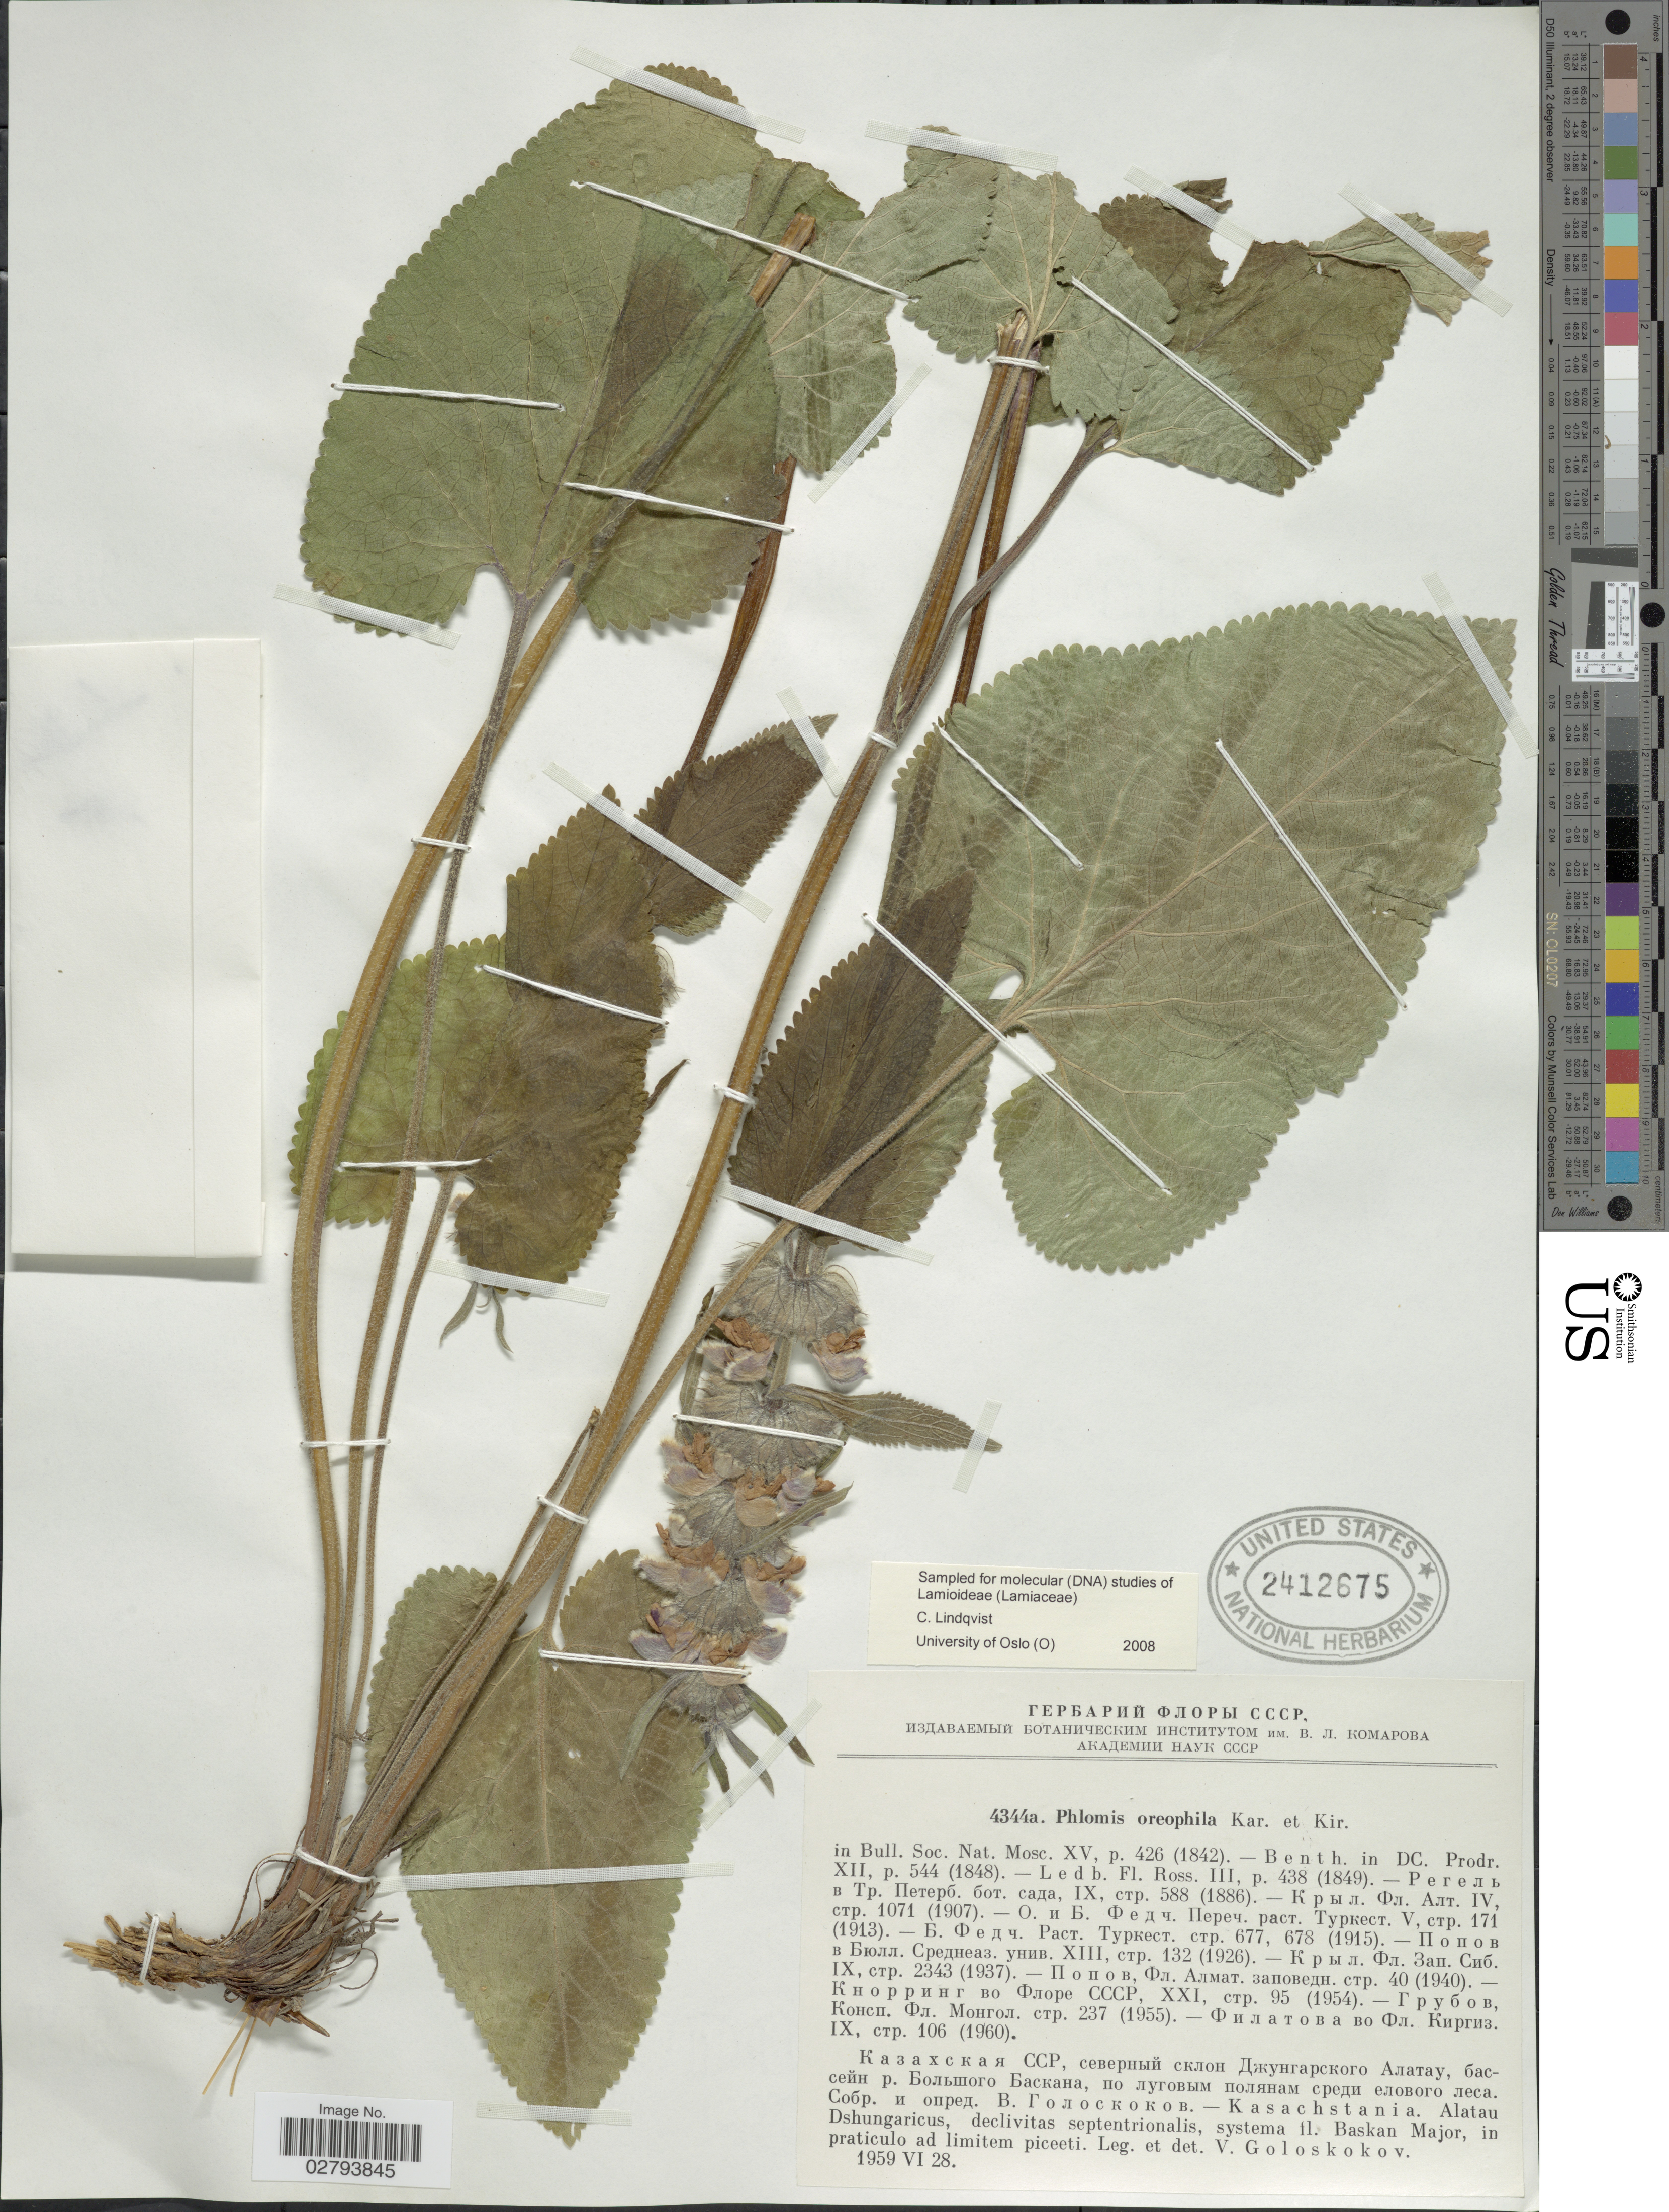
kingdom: Plantae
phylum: Tracheophyta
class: Magnoliopsida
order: Lamiales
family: Lamiaceae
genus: Phlomoides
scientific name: Phlomoides oreophila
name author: (Kar. & Kir.) Adylov et al.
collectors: V. P. Goloskokov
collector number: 4344a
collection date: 1959-06-28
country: Kazakhstan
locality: Alatau Dshungaricus, declivitas septentrionalis, systema fl. Baskan Major.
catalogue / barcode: US 2412675